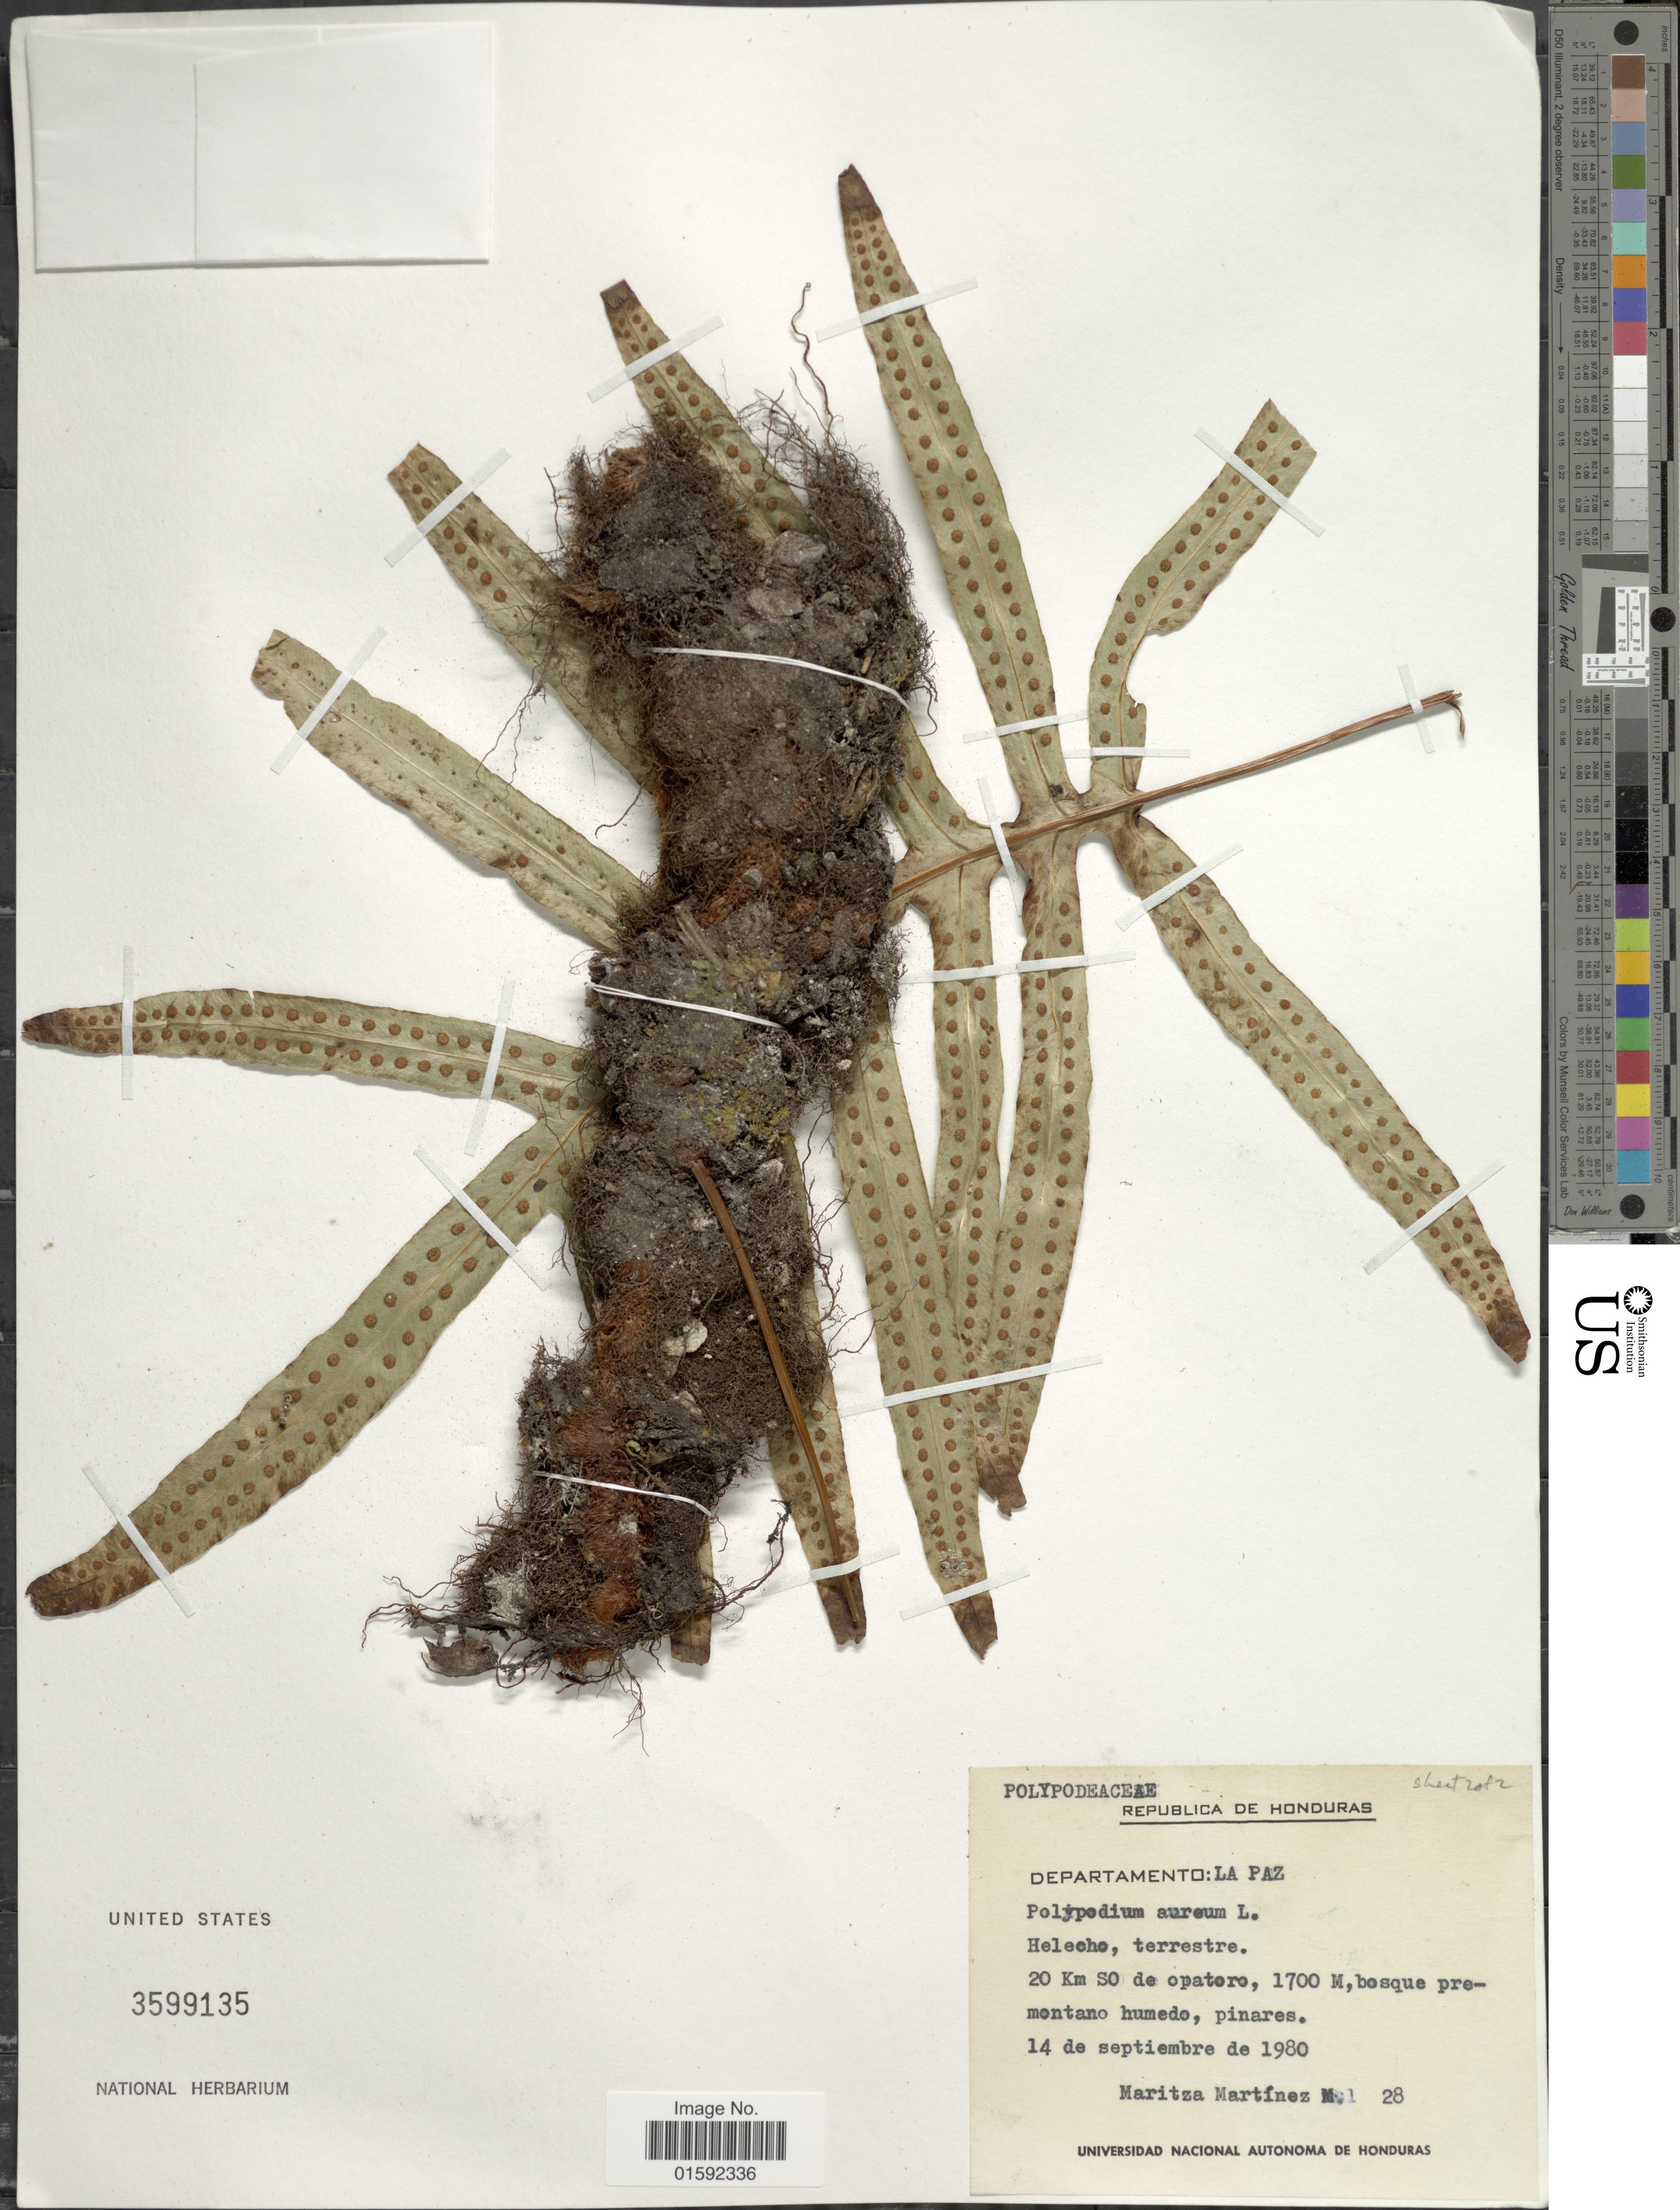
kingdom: Plantae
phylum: Tracheophyta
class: Polypodiopsida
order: Polypodiales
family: Polypodiaceae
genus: Phlebodium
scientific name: Phlebodium pseudoaureum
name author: (Cav.) Lellinger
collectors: M. Martinez M.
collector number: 28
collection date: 1980-09-14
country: Honduras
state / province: La Paz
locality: Republica de Honduras, Departamento: La Paz, 20 Km SO de opatoro.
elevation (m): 1700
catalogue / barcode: US 3599135